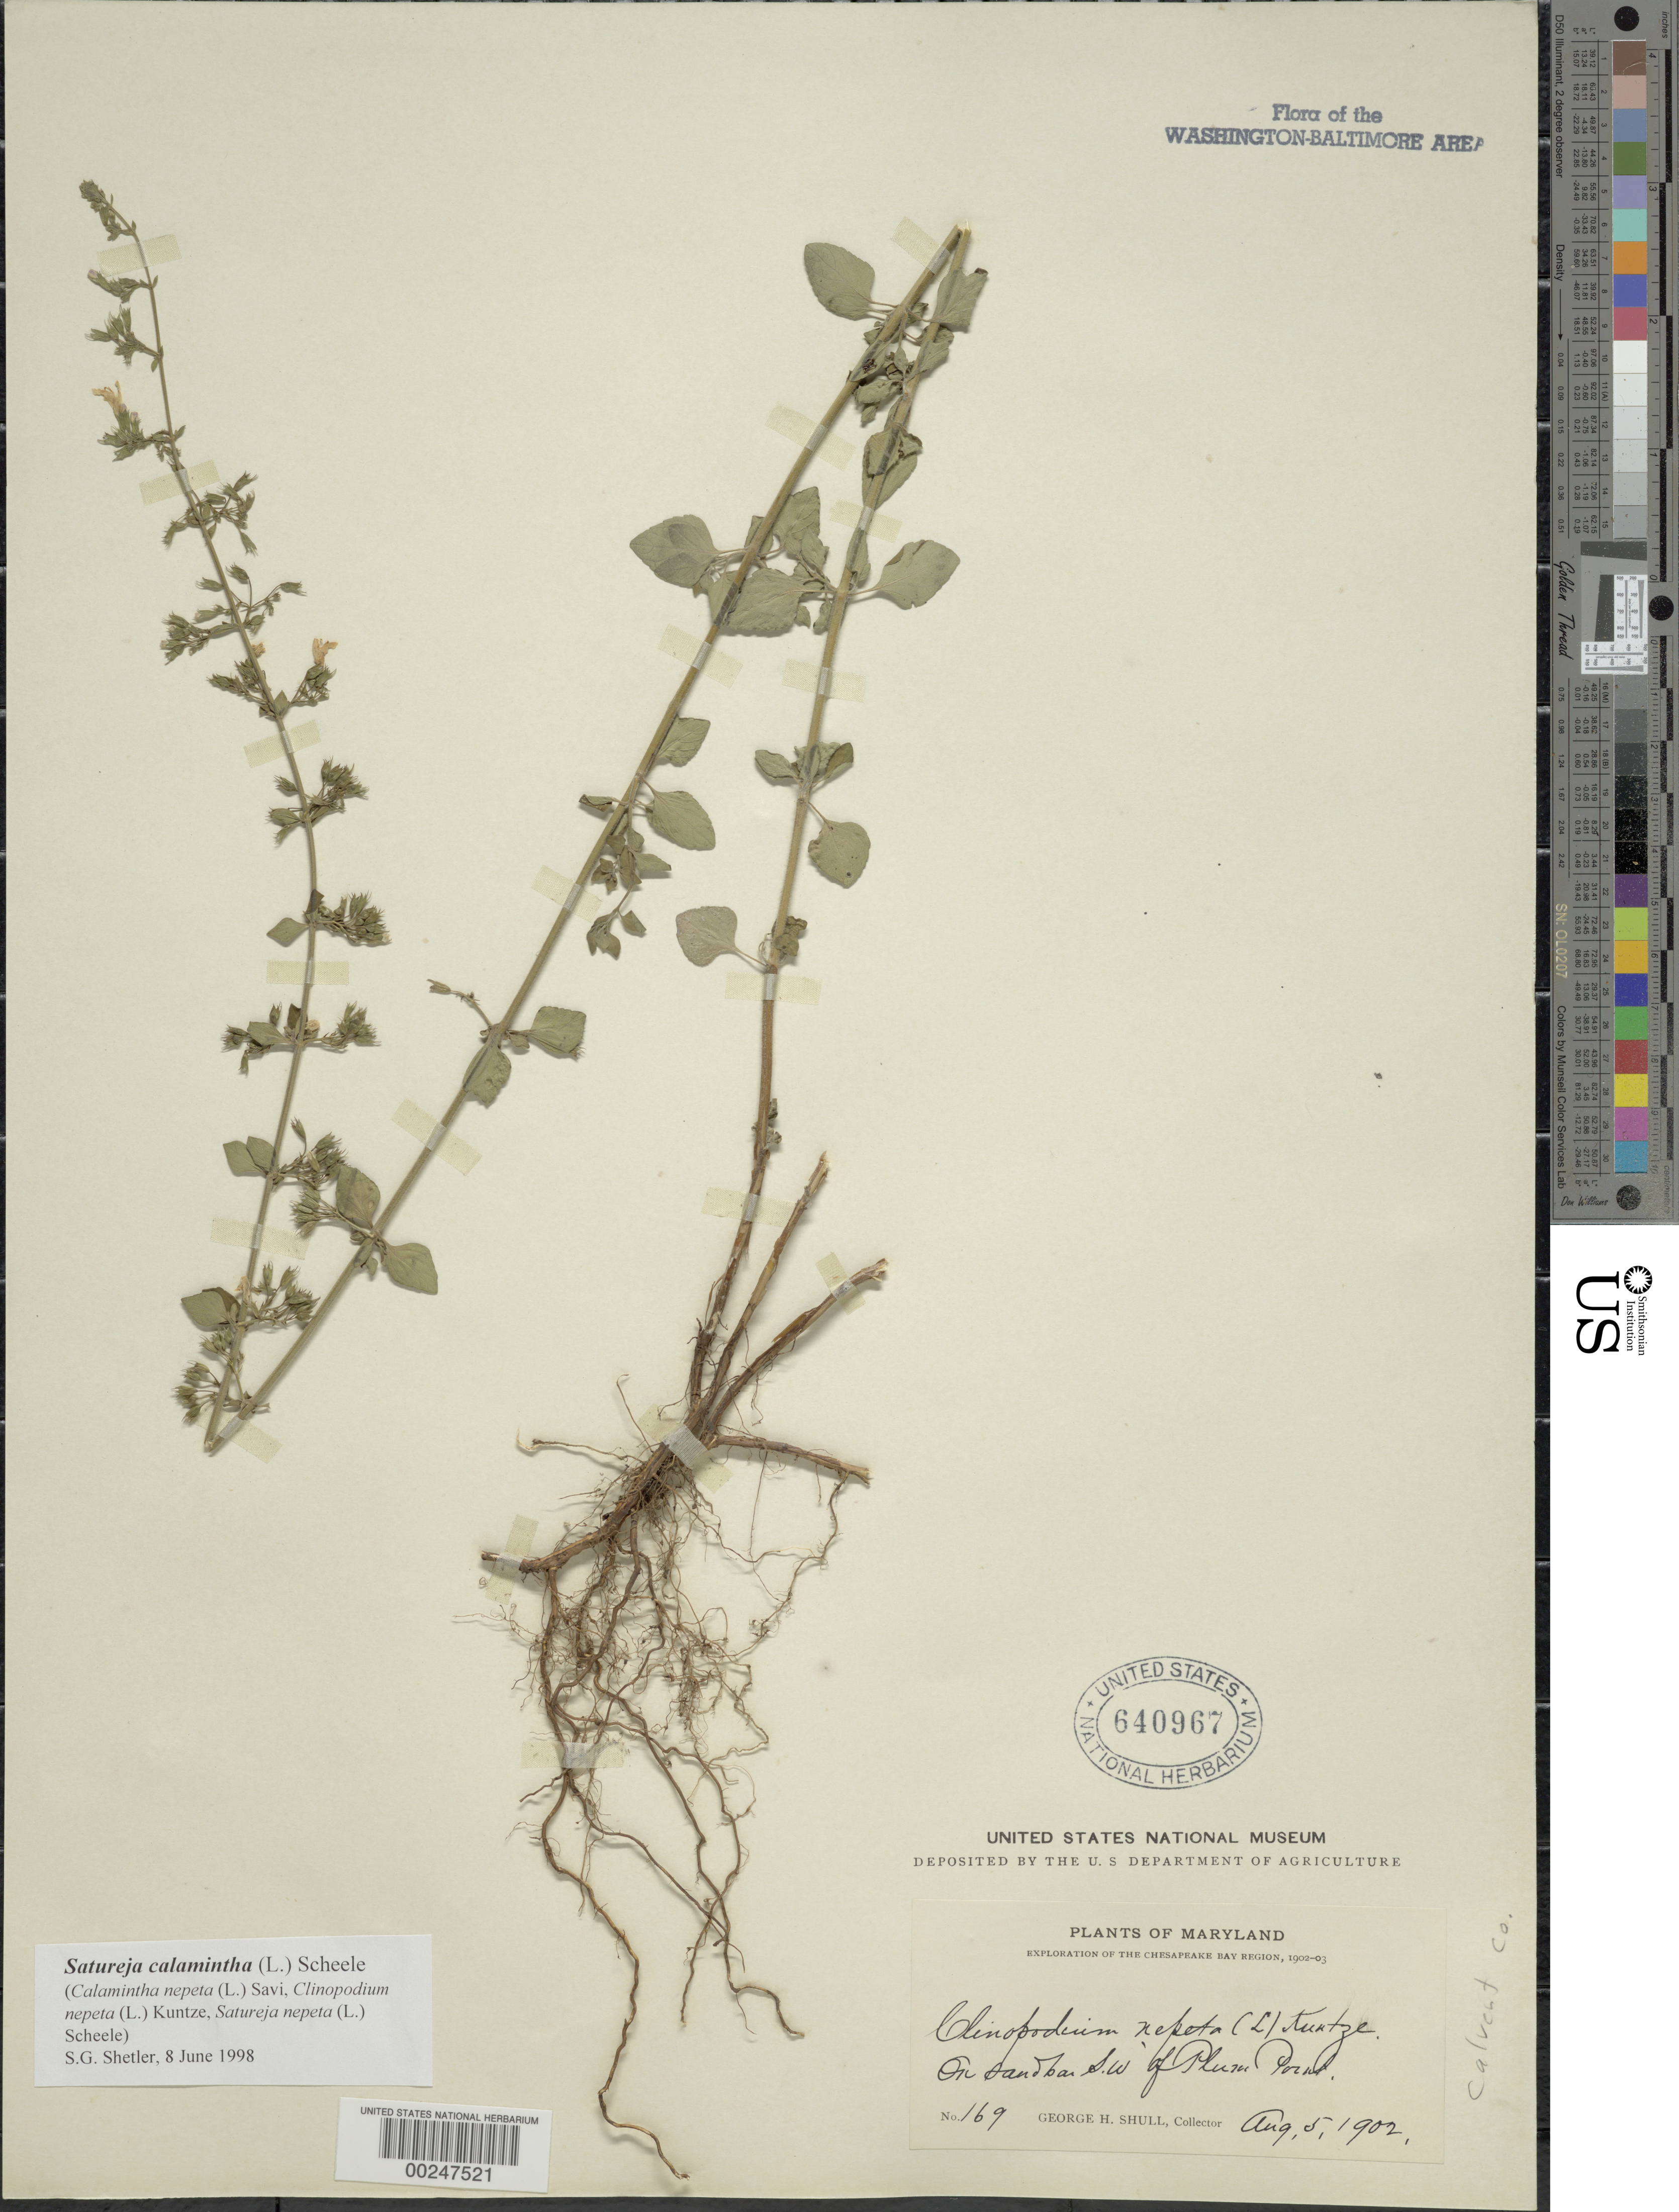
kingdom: Plantae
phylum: Tracheophyta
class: Magnoliopsida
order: Lamiales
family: Lamiaceae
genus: Clinopodium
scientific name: Clinopodium nepeta subsp. glandulosum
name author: (Req.) Govaerts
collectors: G. H. Shull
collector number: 3318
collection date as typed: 05 Aug 1902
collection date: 1902-08-05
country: United States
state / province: Maryland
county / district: Calvert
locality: SW of Plum Point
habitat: Sandbar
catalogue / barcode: US 640967